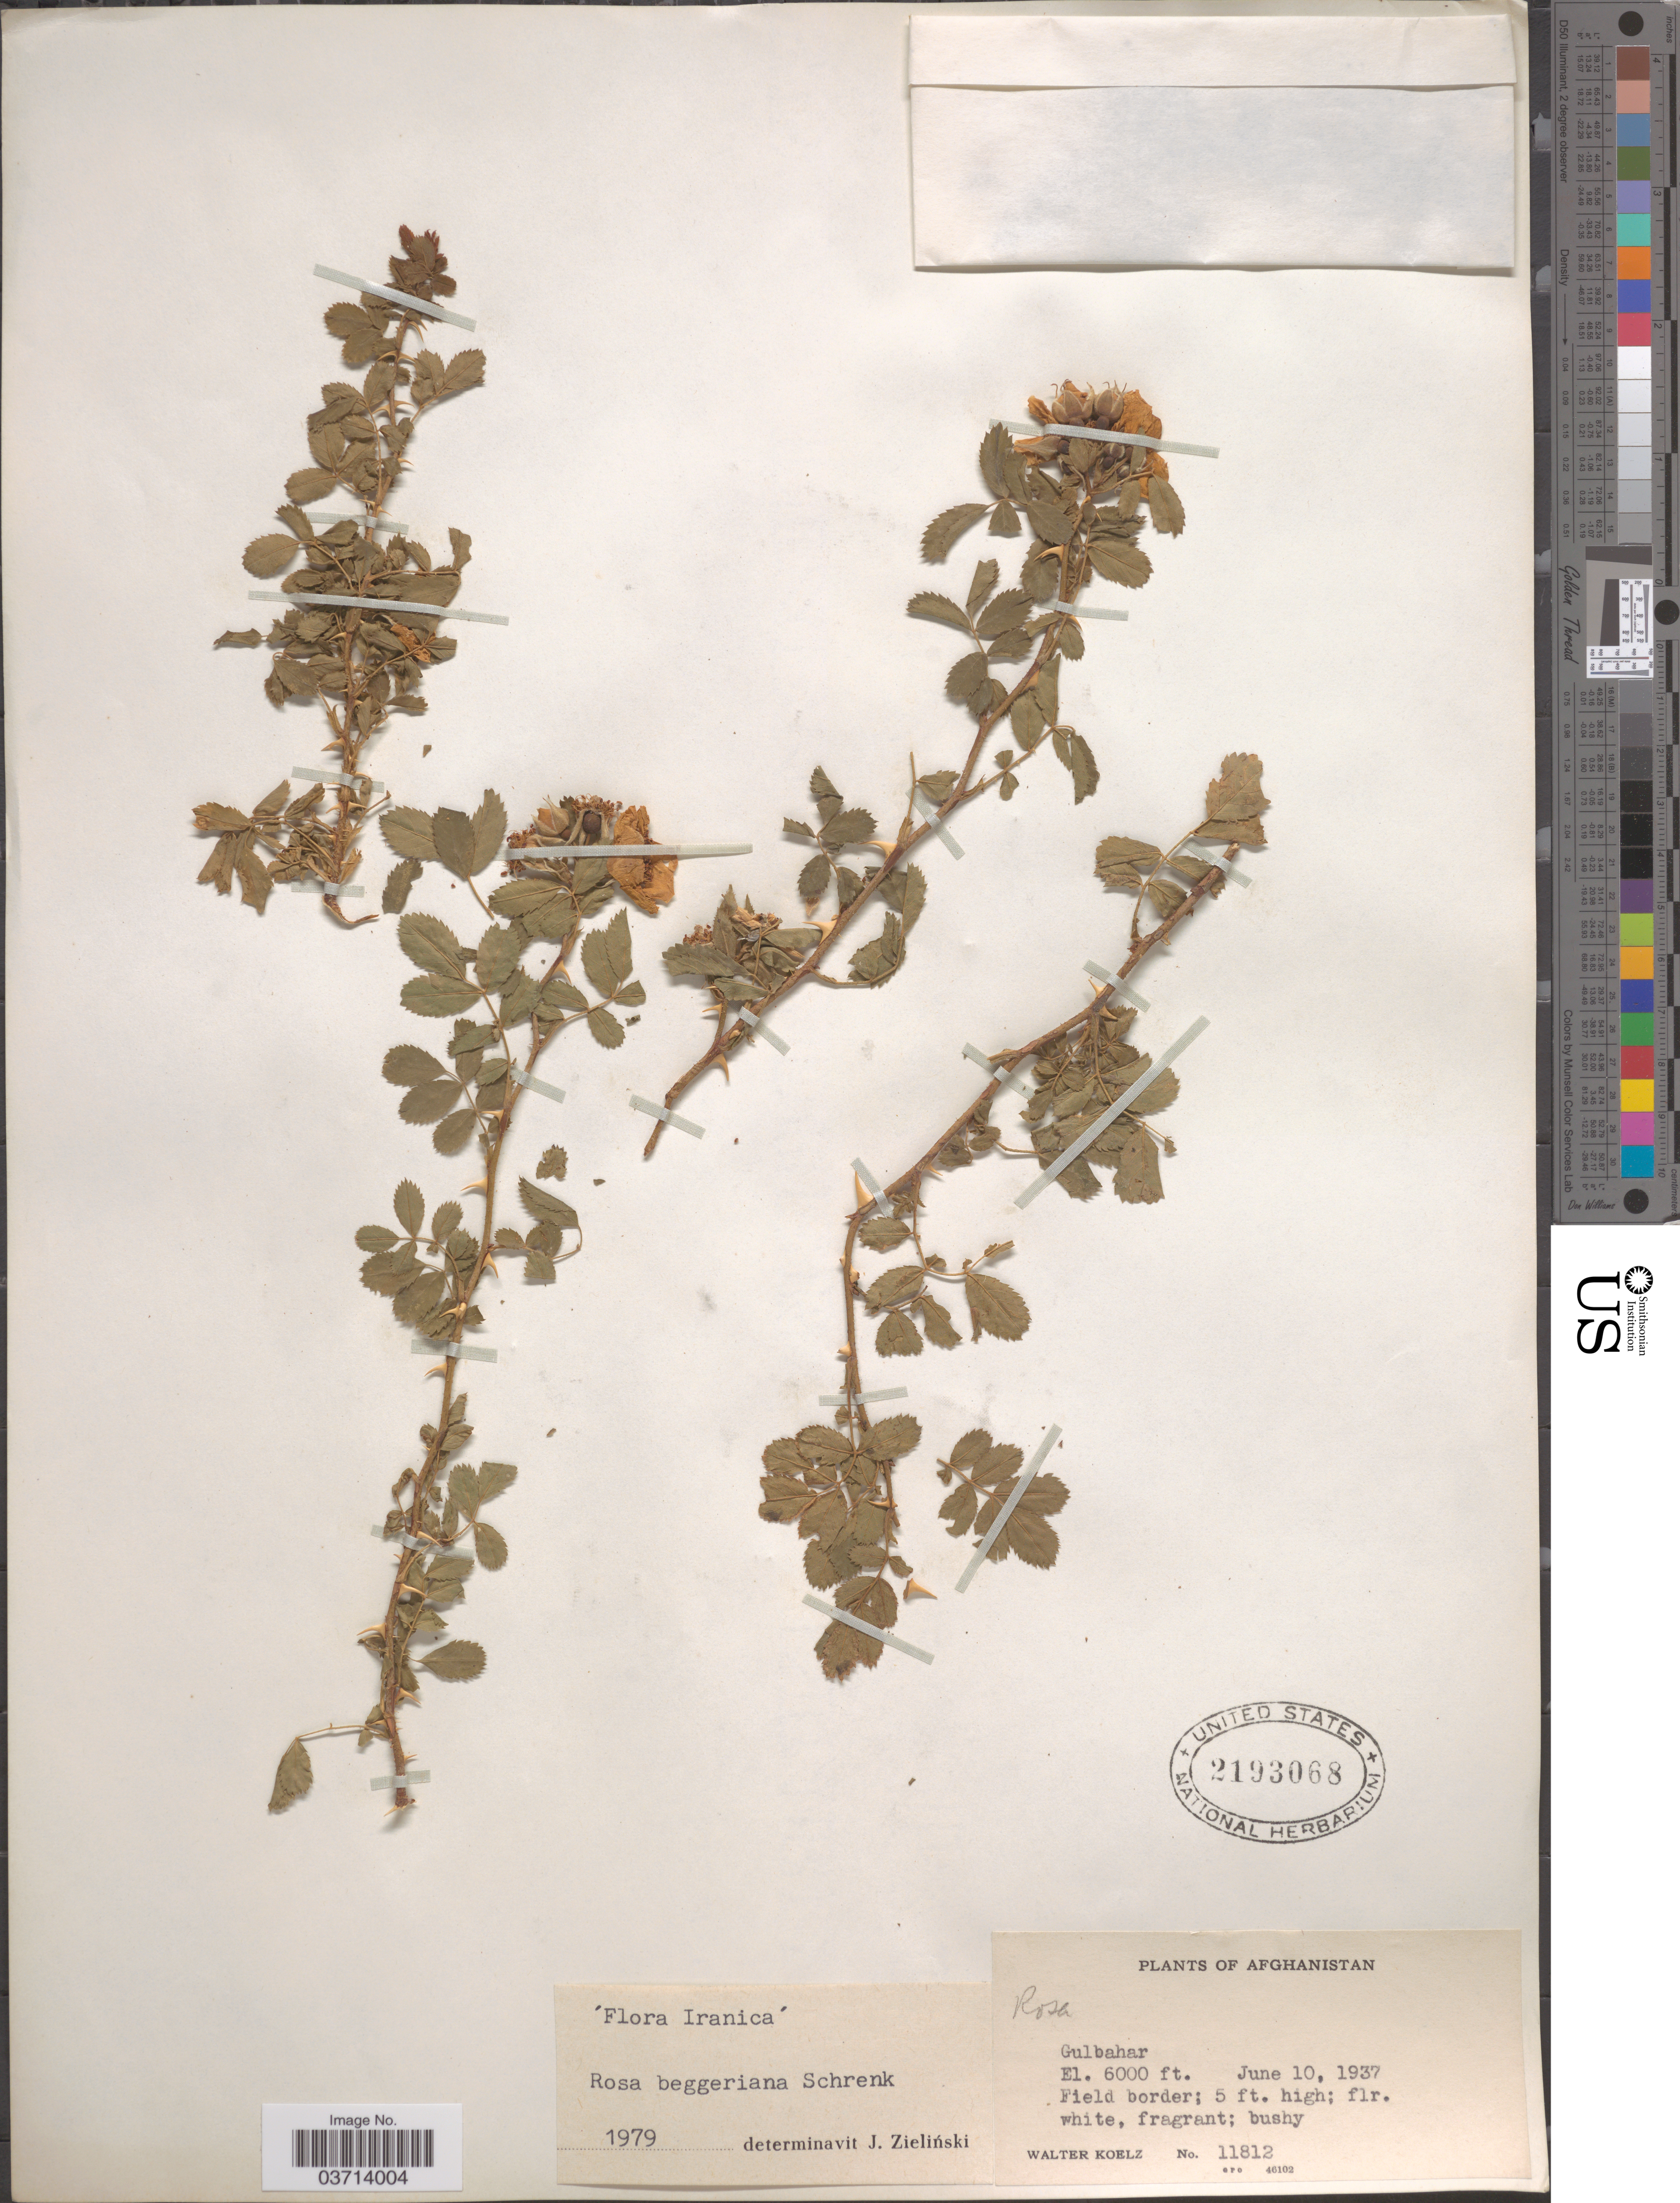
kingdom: Plantae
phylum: Tracheophyta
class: Magnoliopsida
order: Rosales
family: Rosaceae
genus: Rosa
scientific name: Rosa beggeriana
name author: Schrenk ex Fisch. & C.A. Mey.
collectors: W. N. Koelz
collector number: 11812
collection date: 1937-06-10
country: Afghanistan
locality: Gulbahar.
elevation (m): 1829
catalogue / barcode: US 2193068